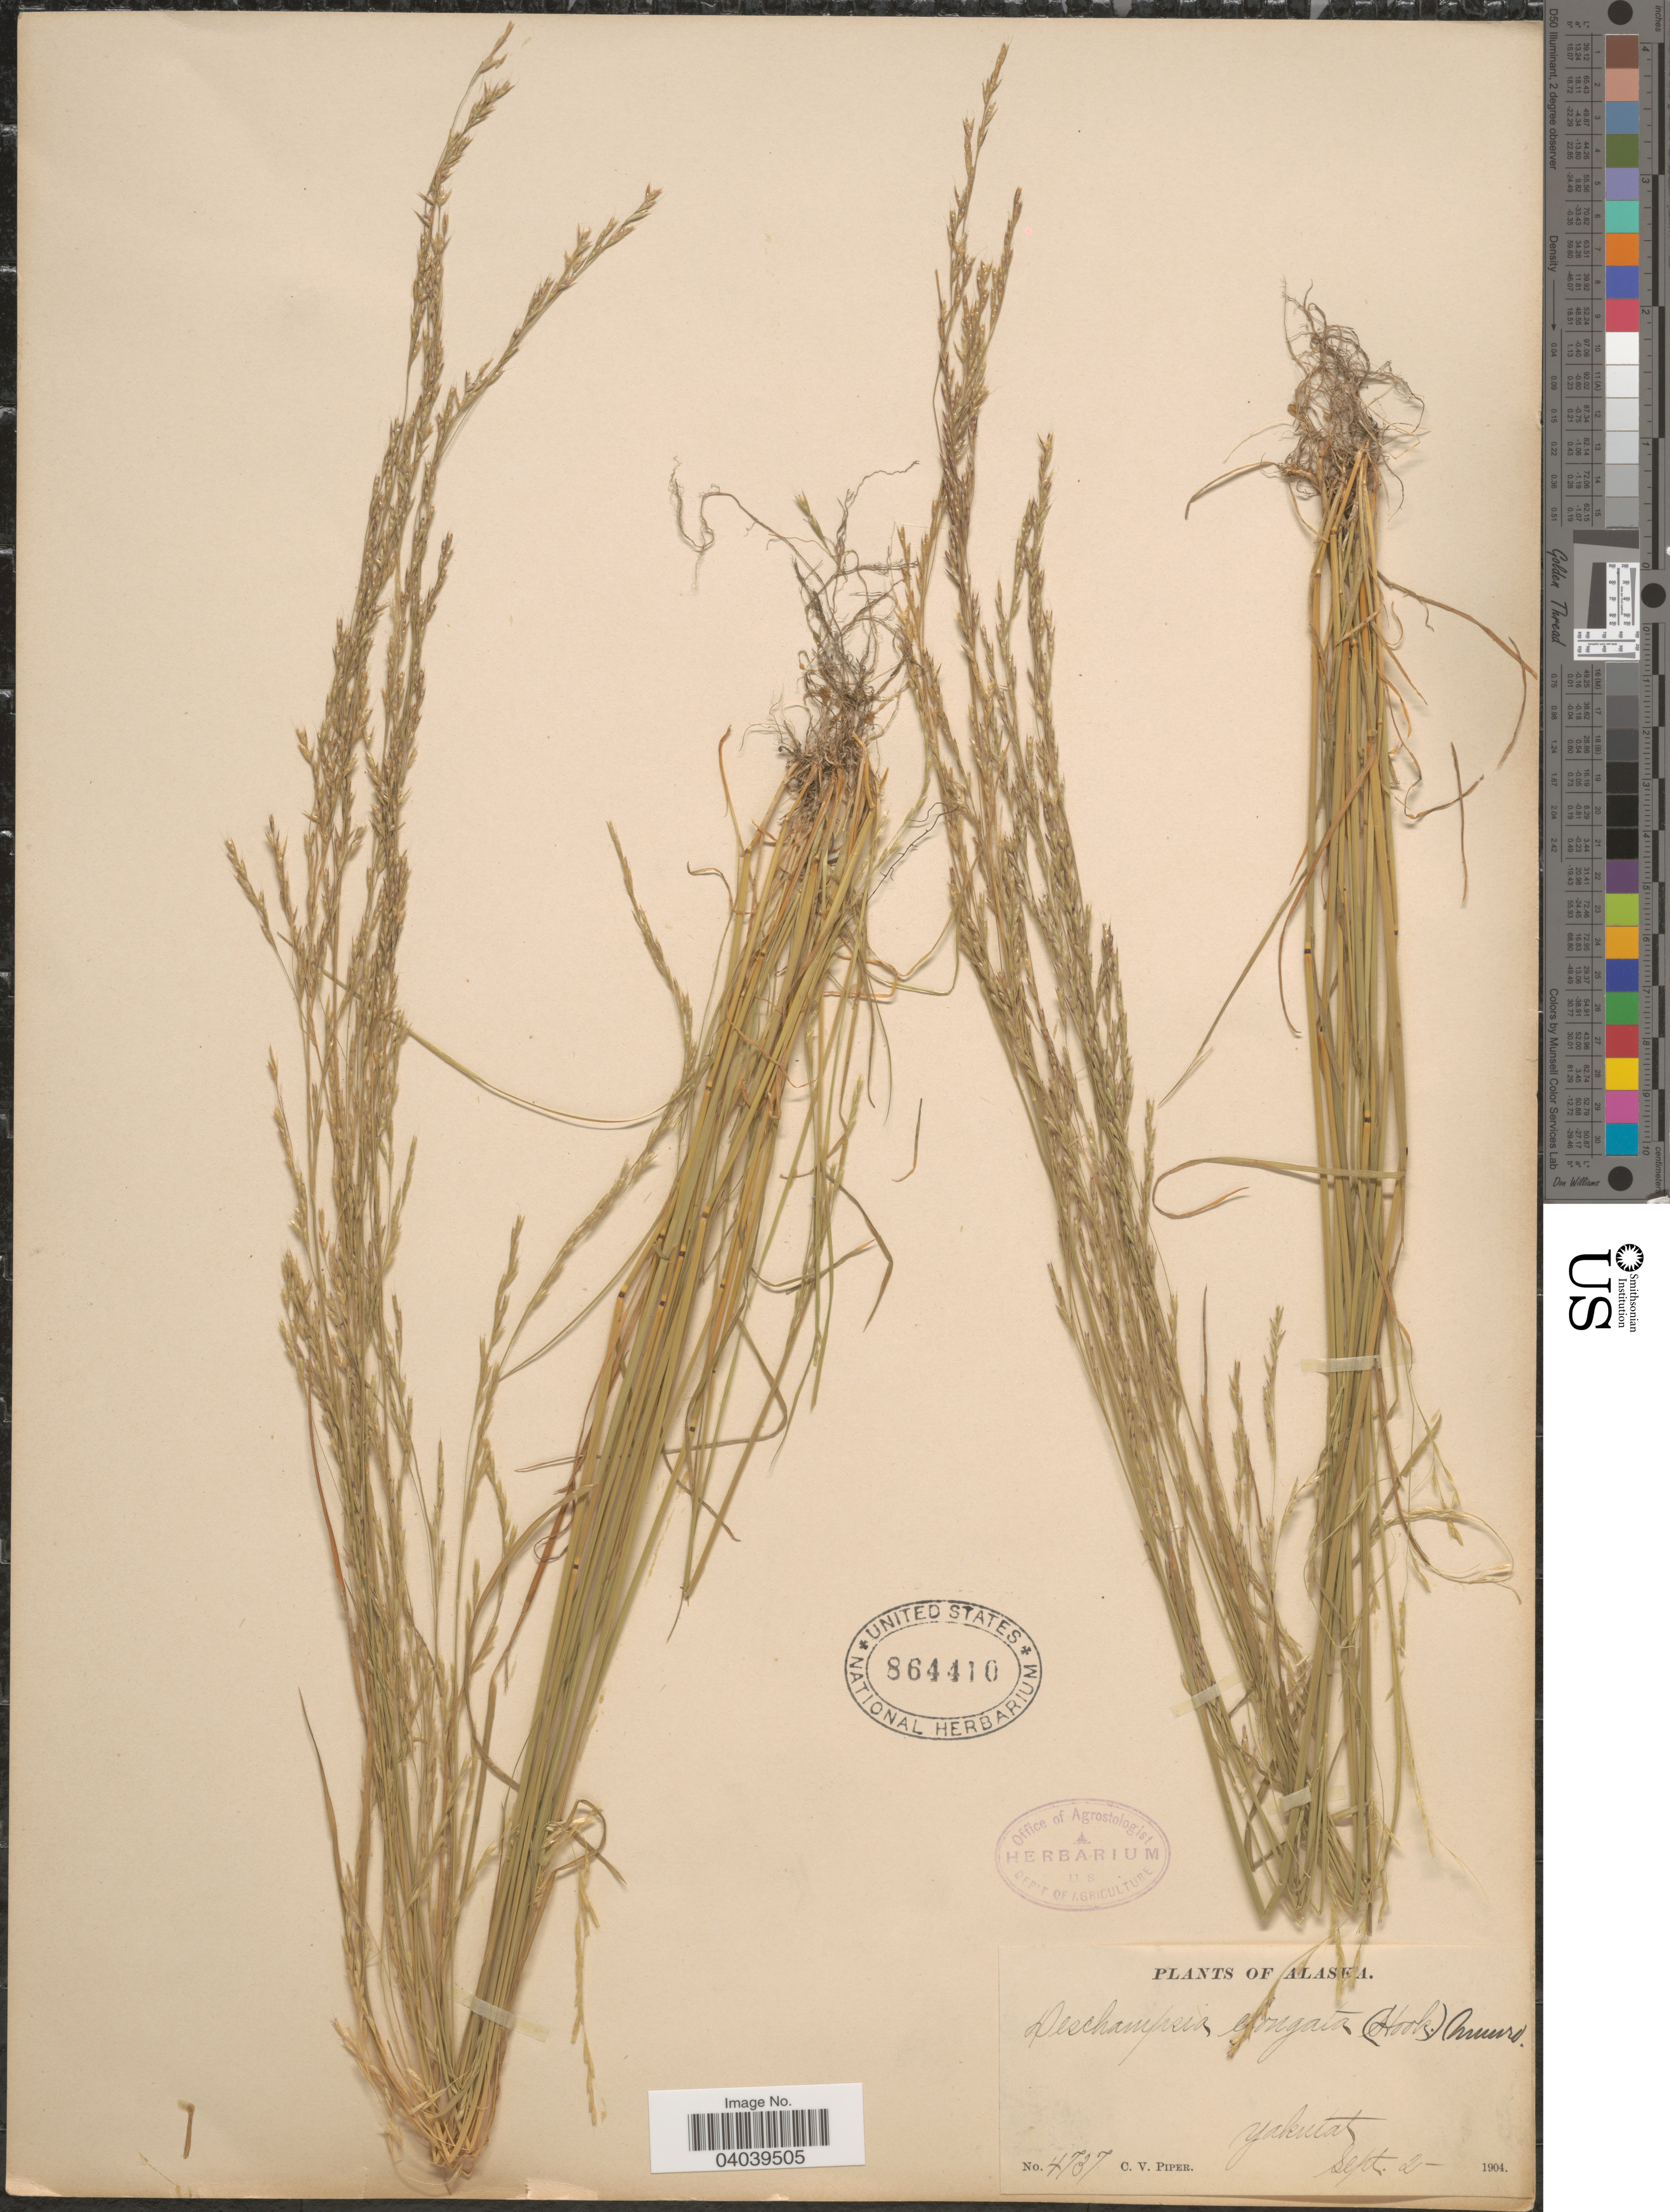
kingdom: Plantae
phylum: Tracheophyta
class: Liliopsida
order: Poales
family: Poaceae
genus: Deschampsia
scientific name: Deschampsia elongata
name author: (Hook.) Munro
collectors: C. V. Piper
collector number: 4737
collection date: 1904-09-02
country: United States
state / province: Alaska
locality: Yakutat.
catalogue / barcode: US 864410